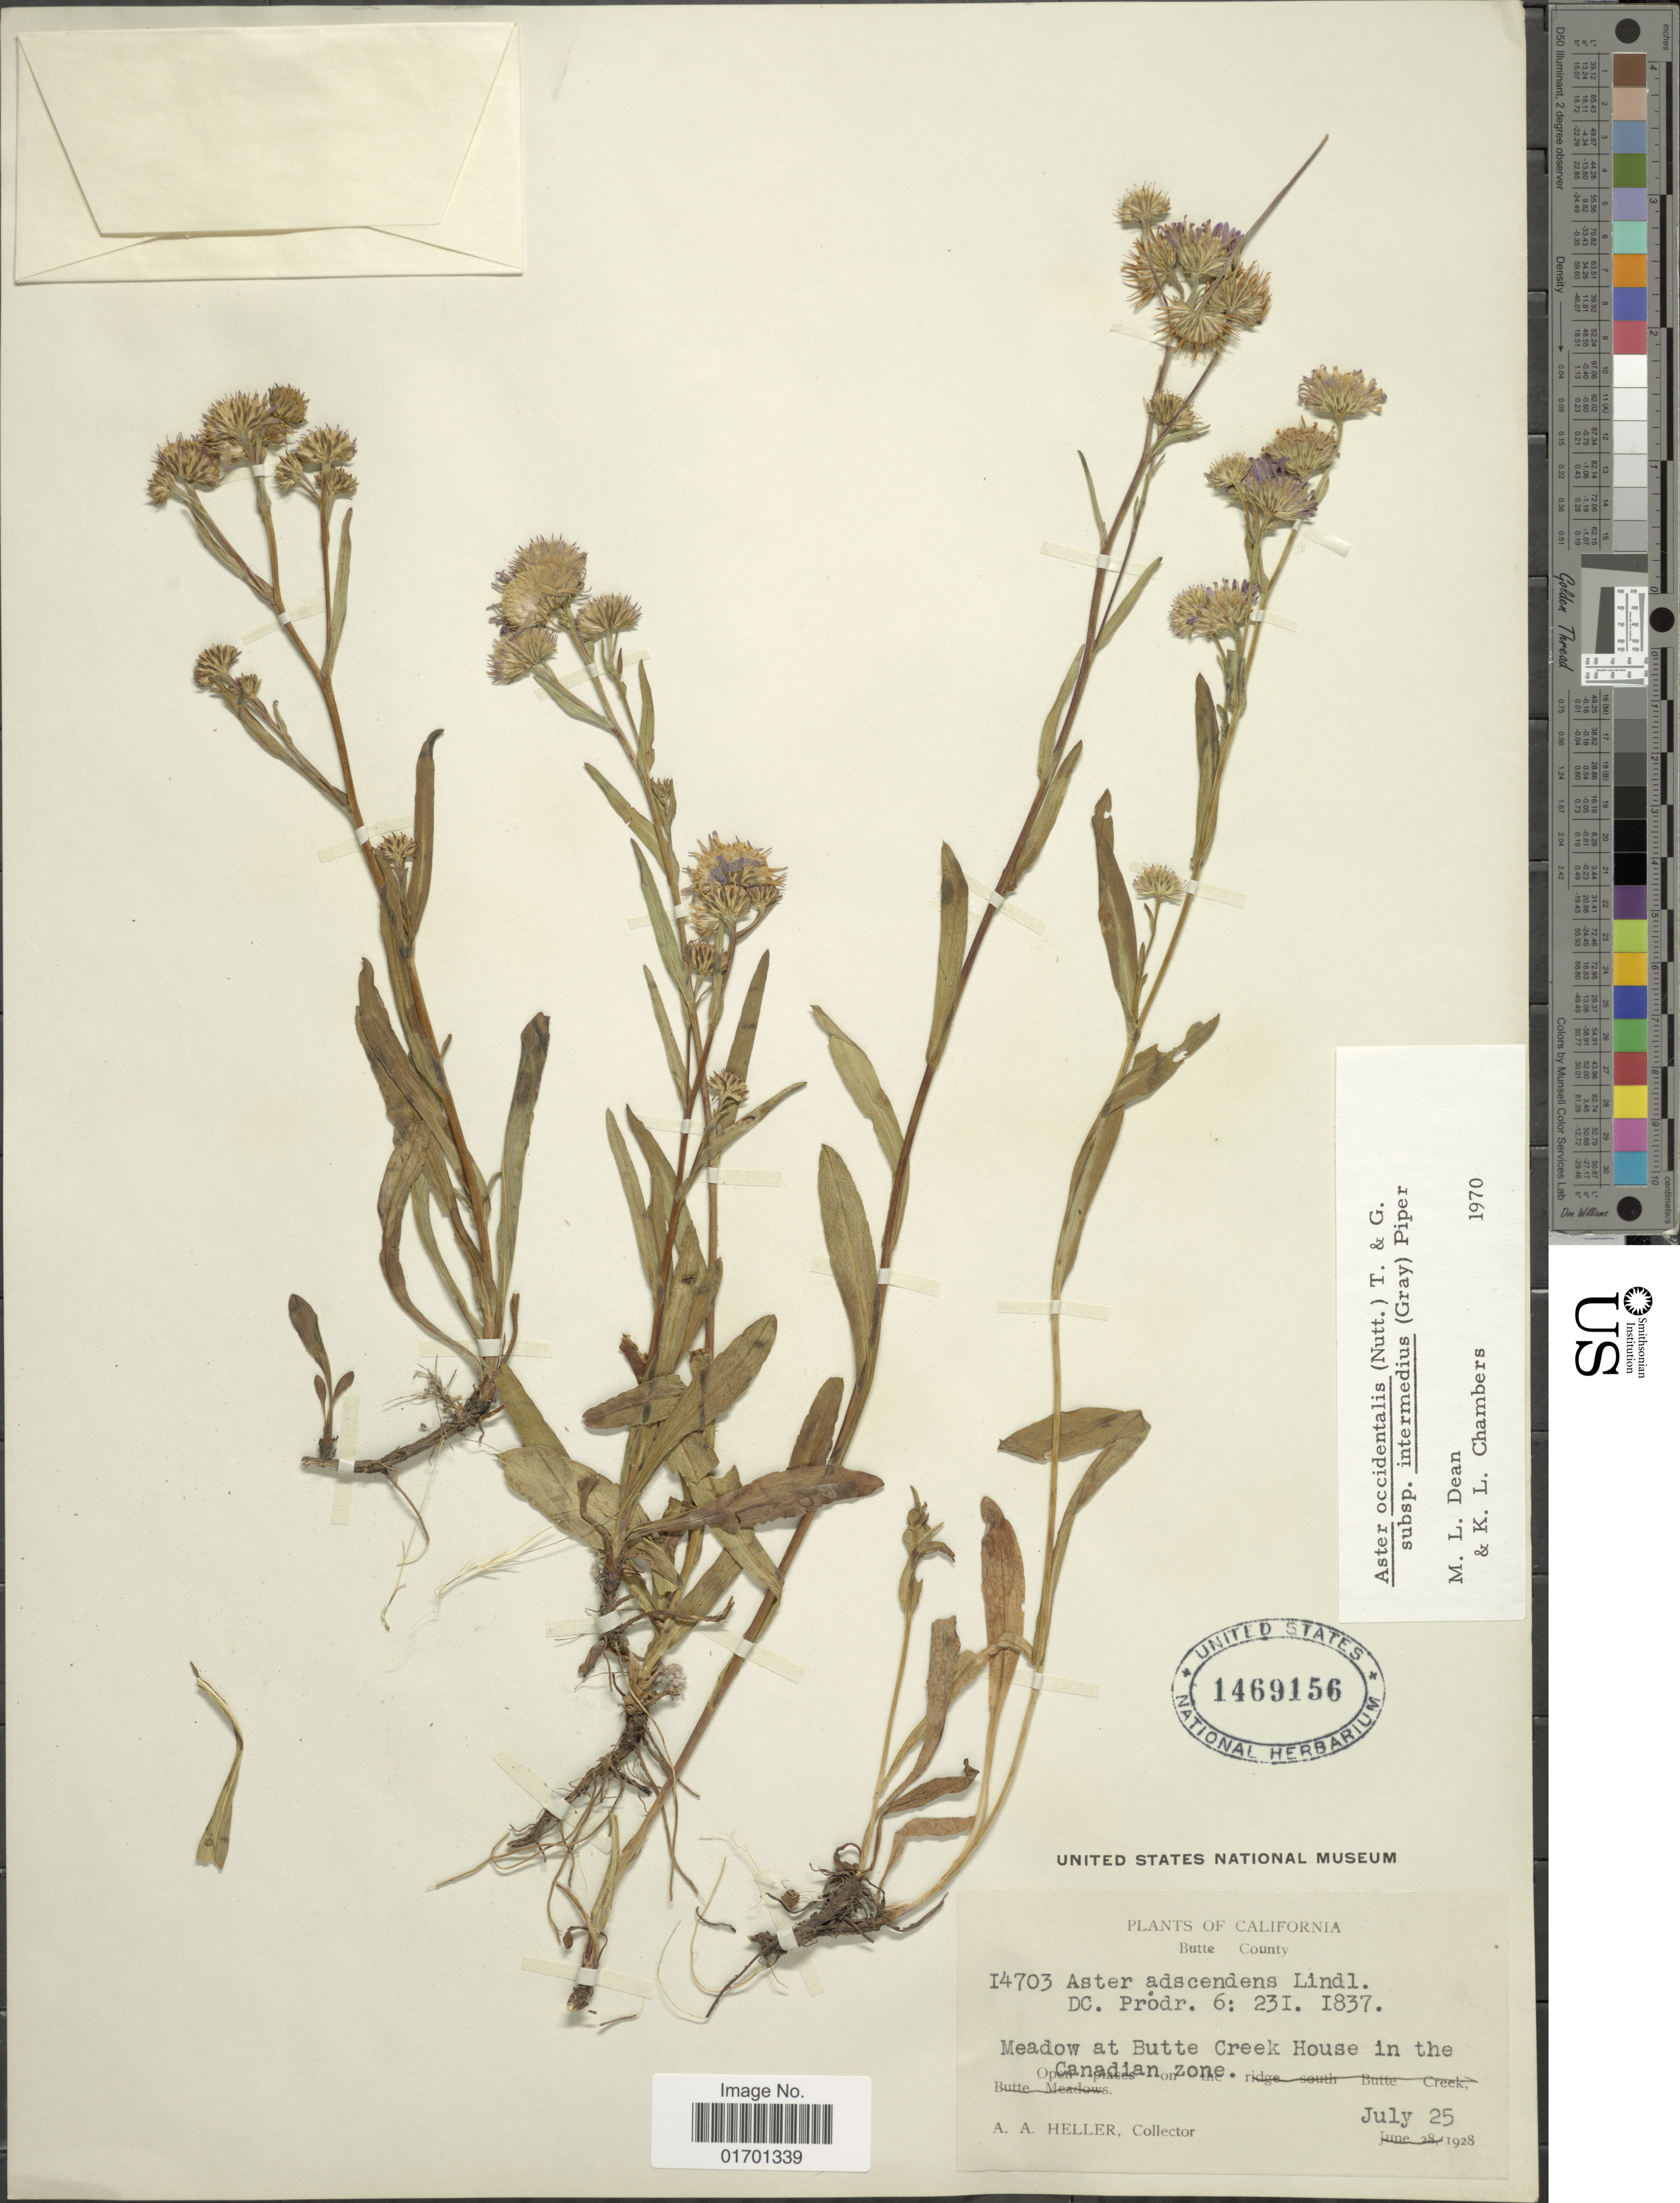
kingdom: Plantae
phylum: Tracheophyta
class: Magnoliopsida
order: Asterales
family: Asteraceae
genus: Symphyotrichum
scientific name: Symphyotrichum spathulatum var. intermedium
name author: (A. Gray) G.L. Nesom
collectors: A. A. Heller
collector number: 14703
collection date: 1928-07-25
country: United States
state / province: California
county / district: Butte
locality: Butte County, Meadow at Butte Creek House in the Canadian Zone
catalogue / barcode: US 1469156